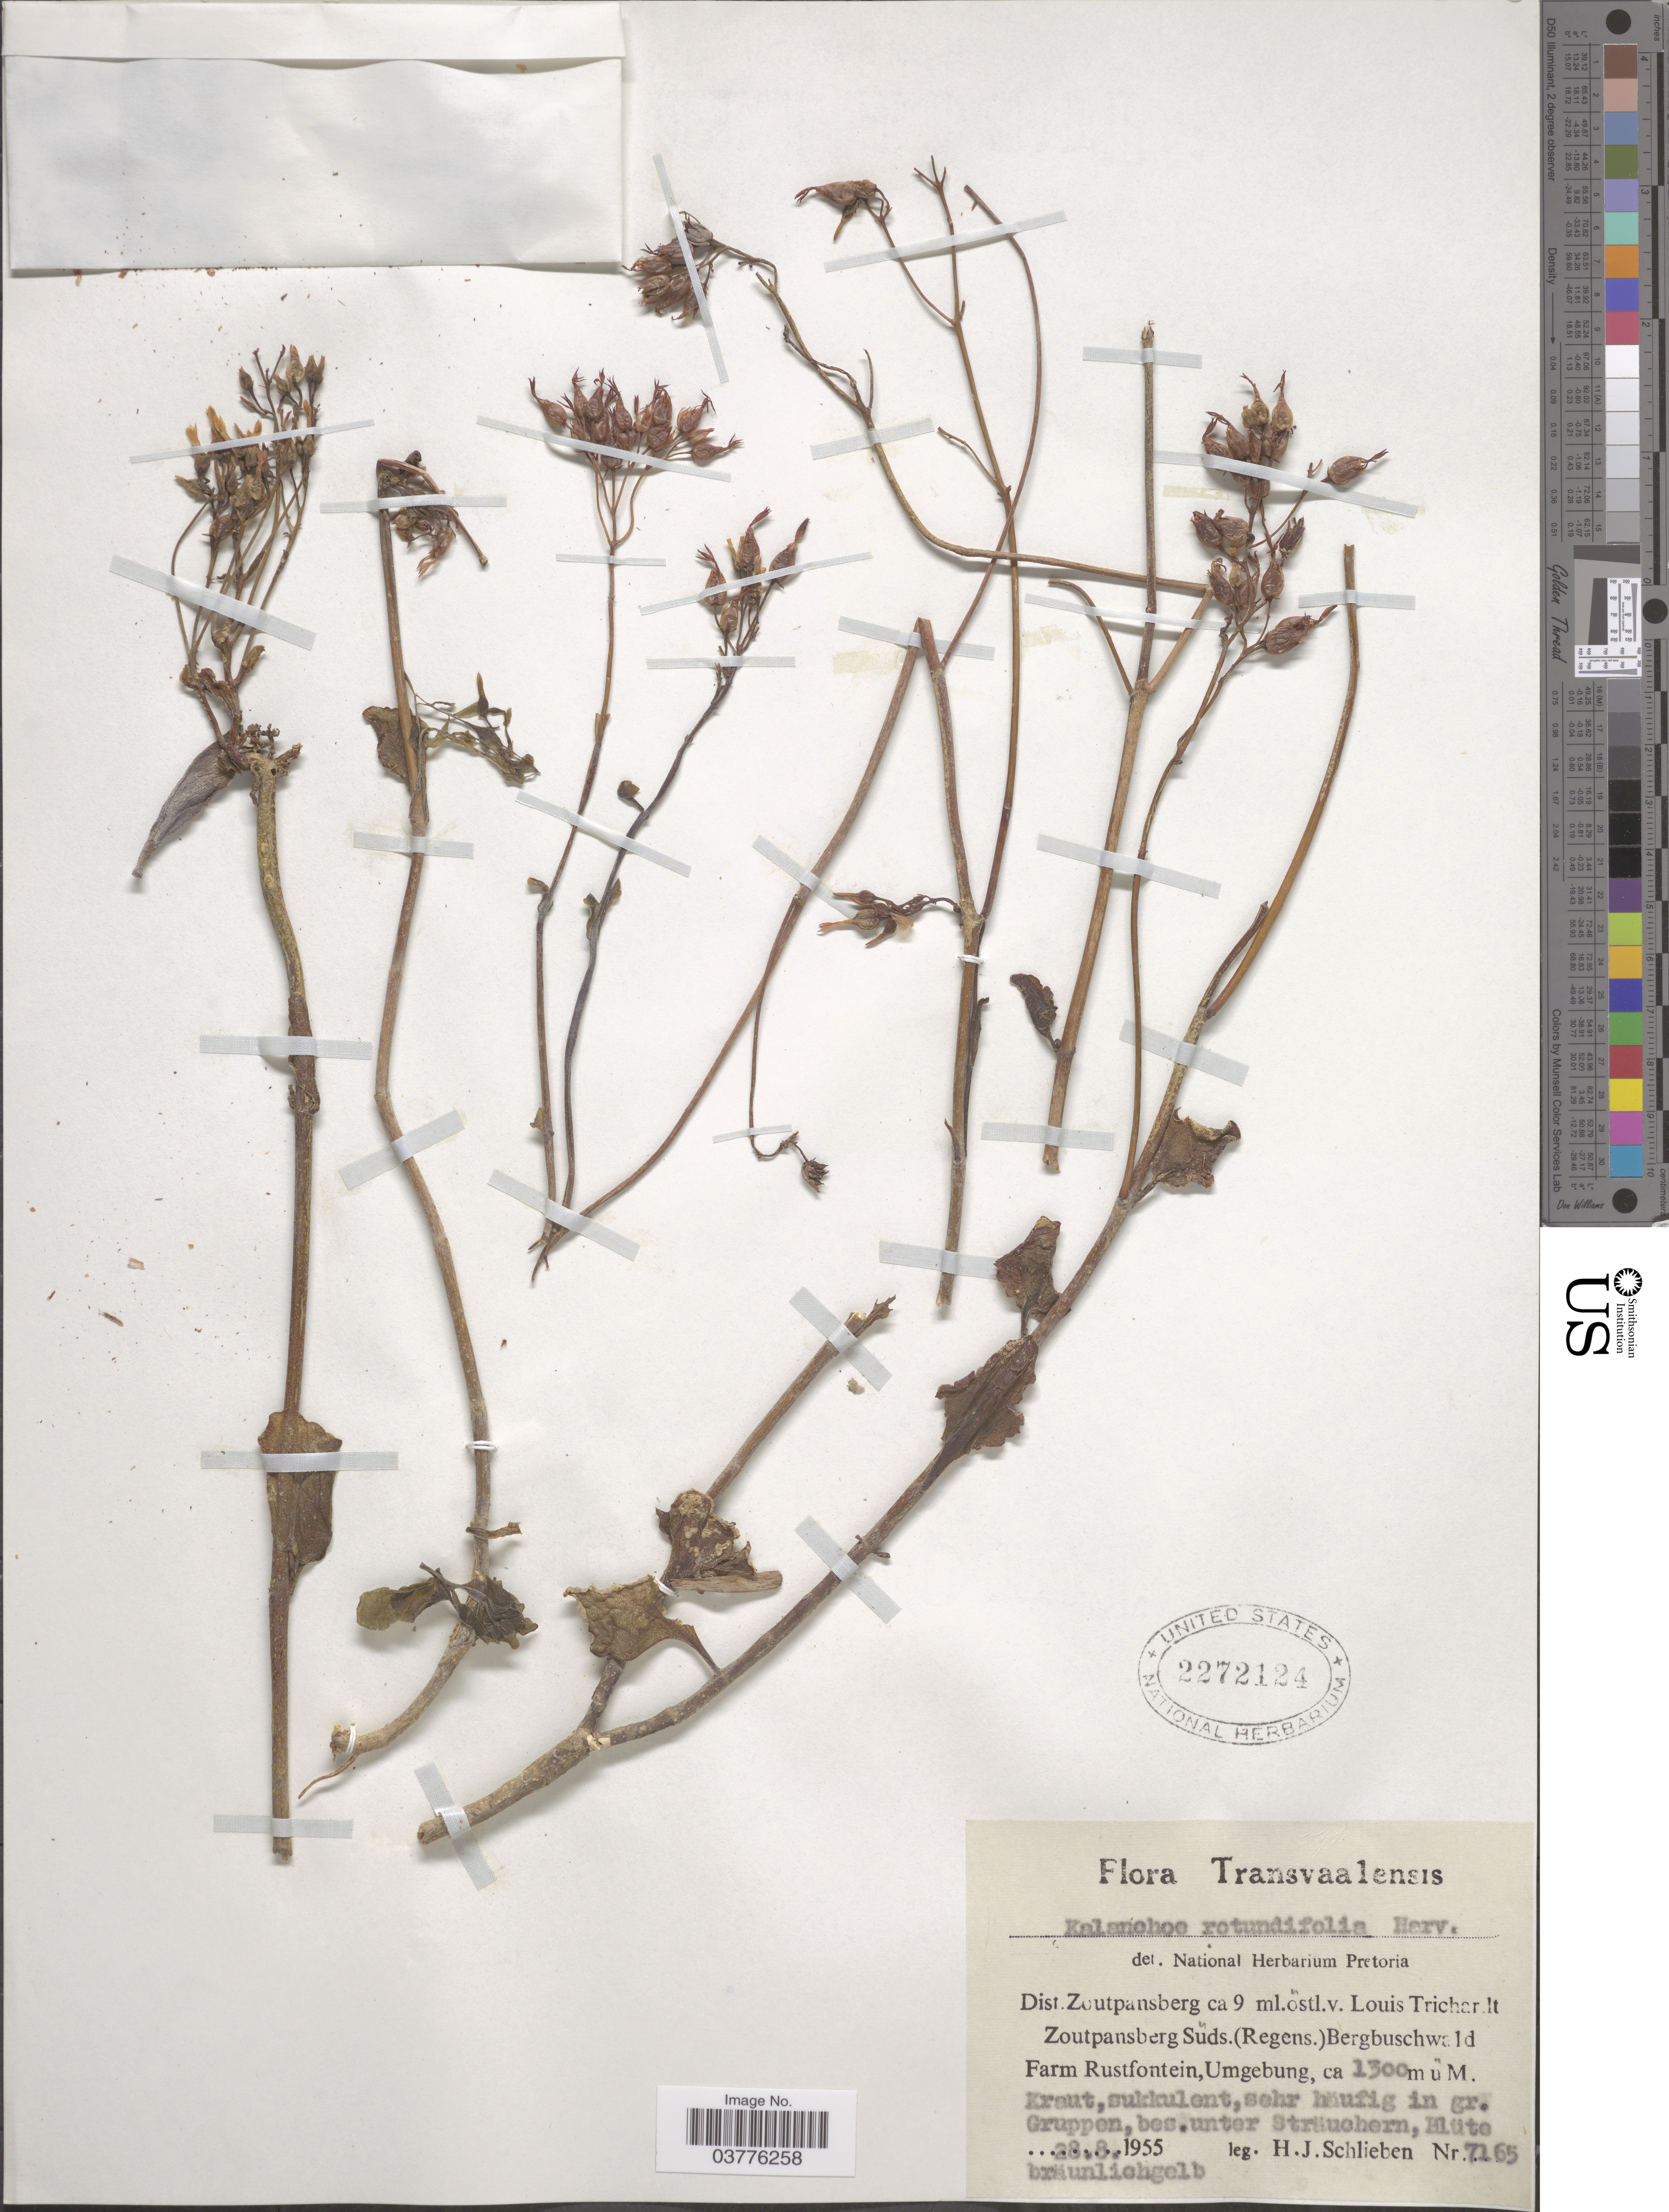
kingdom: Plantae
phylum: Tracheophyta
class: Magnoliopsida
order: Saxifragales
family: Crassulaceae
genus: Kalanchoe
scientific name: Kalanchoe rotundifolia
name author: (Haw.) Haw.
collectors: H. J. Schlieben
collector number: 7165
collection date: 1955-08-28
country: South Africa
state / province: Limpopo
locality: Transvaalensis. Dist. Zoutpansberg ca 9 ml. östl. v. Louis Trichardt. Zoutpansberg Süds. (Regens.) Bergbuschwald Farm Rustfontein.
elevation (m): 1300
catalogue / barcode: US 2272124